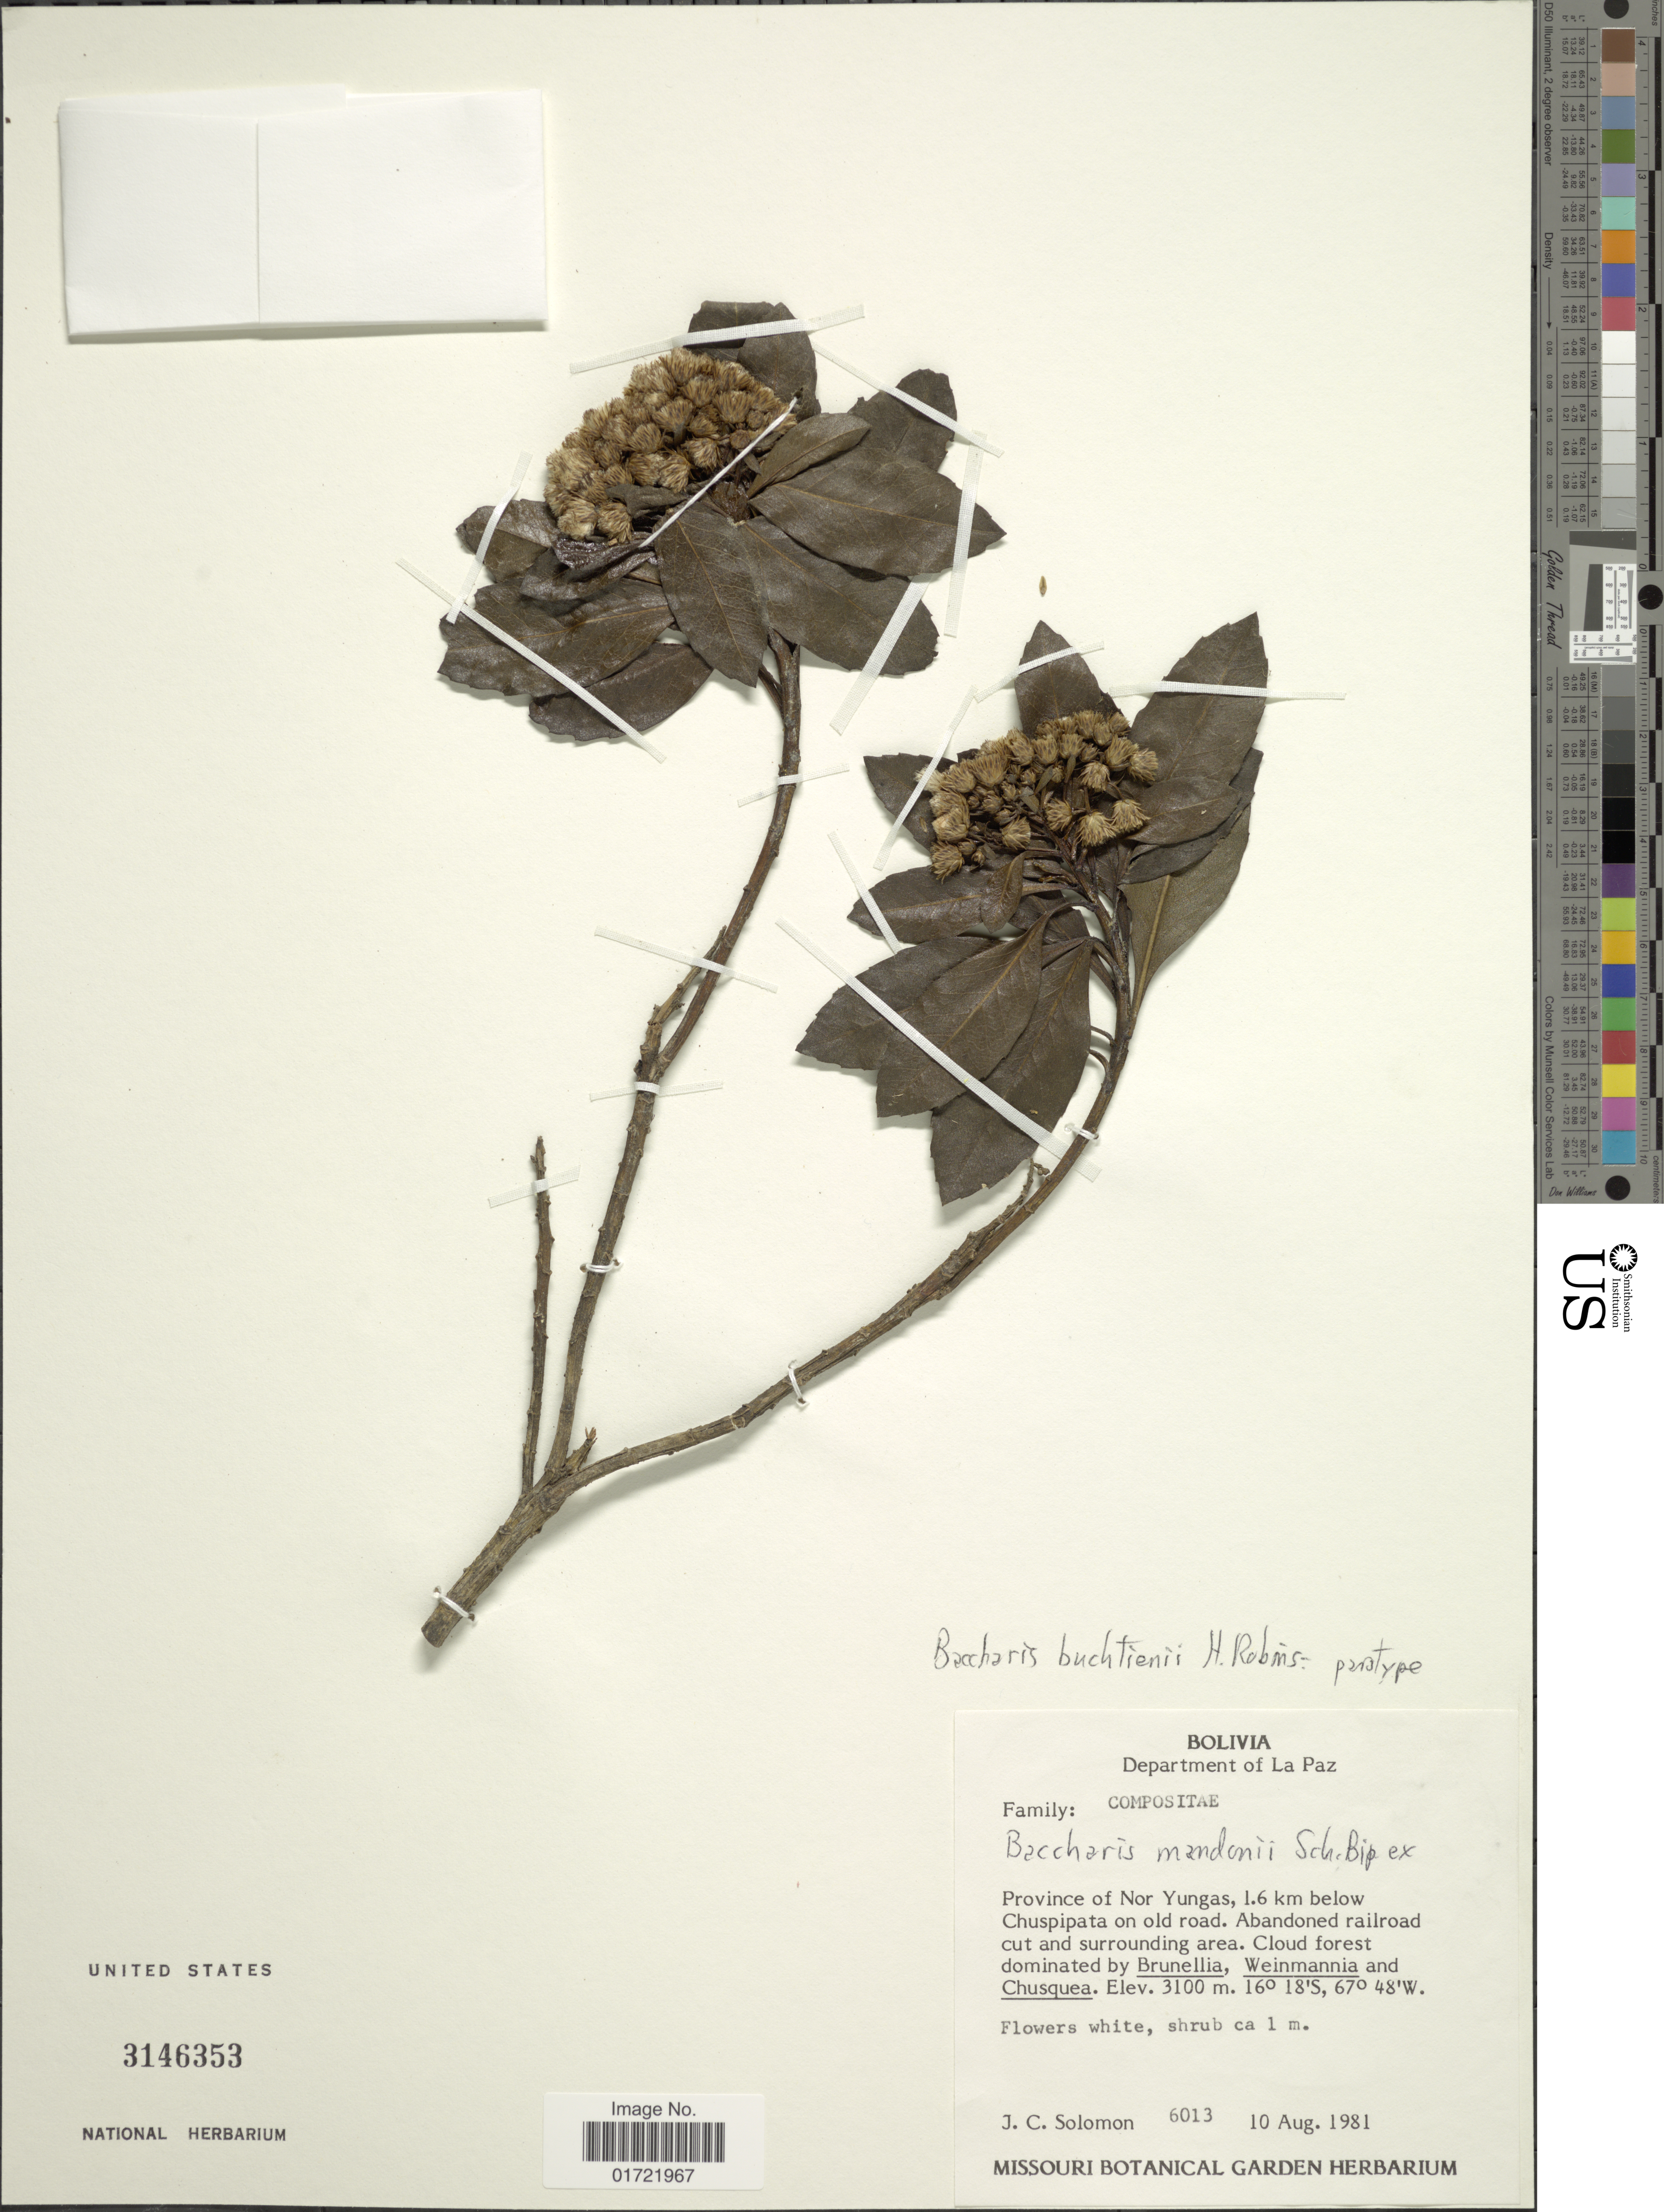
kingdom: Plantae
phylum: Tracheophyta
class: Magnoliopsida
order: Asterales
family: Asteraceae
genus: Baccharis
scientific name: Baccharis buchtienii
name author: H. Rob.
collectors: J. C. Solomon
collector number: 6013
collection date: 1981-08-10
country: Bolivia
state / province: La Paz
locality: Province Nor Yungas, 1.6 km below Chuspipata on old road.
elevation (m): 3100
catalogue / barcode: US 3146353